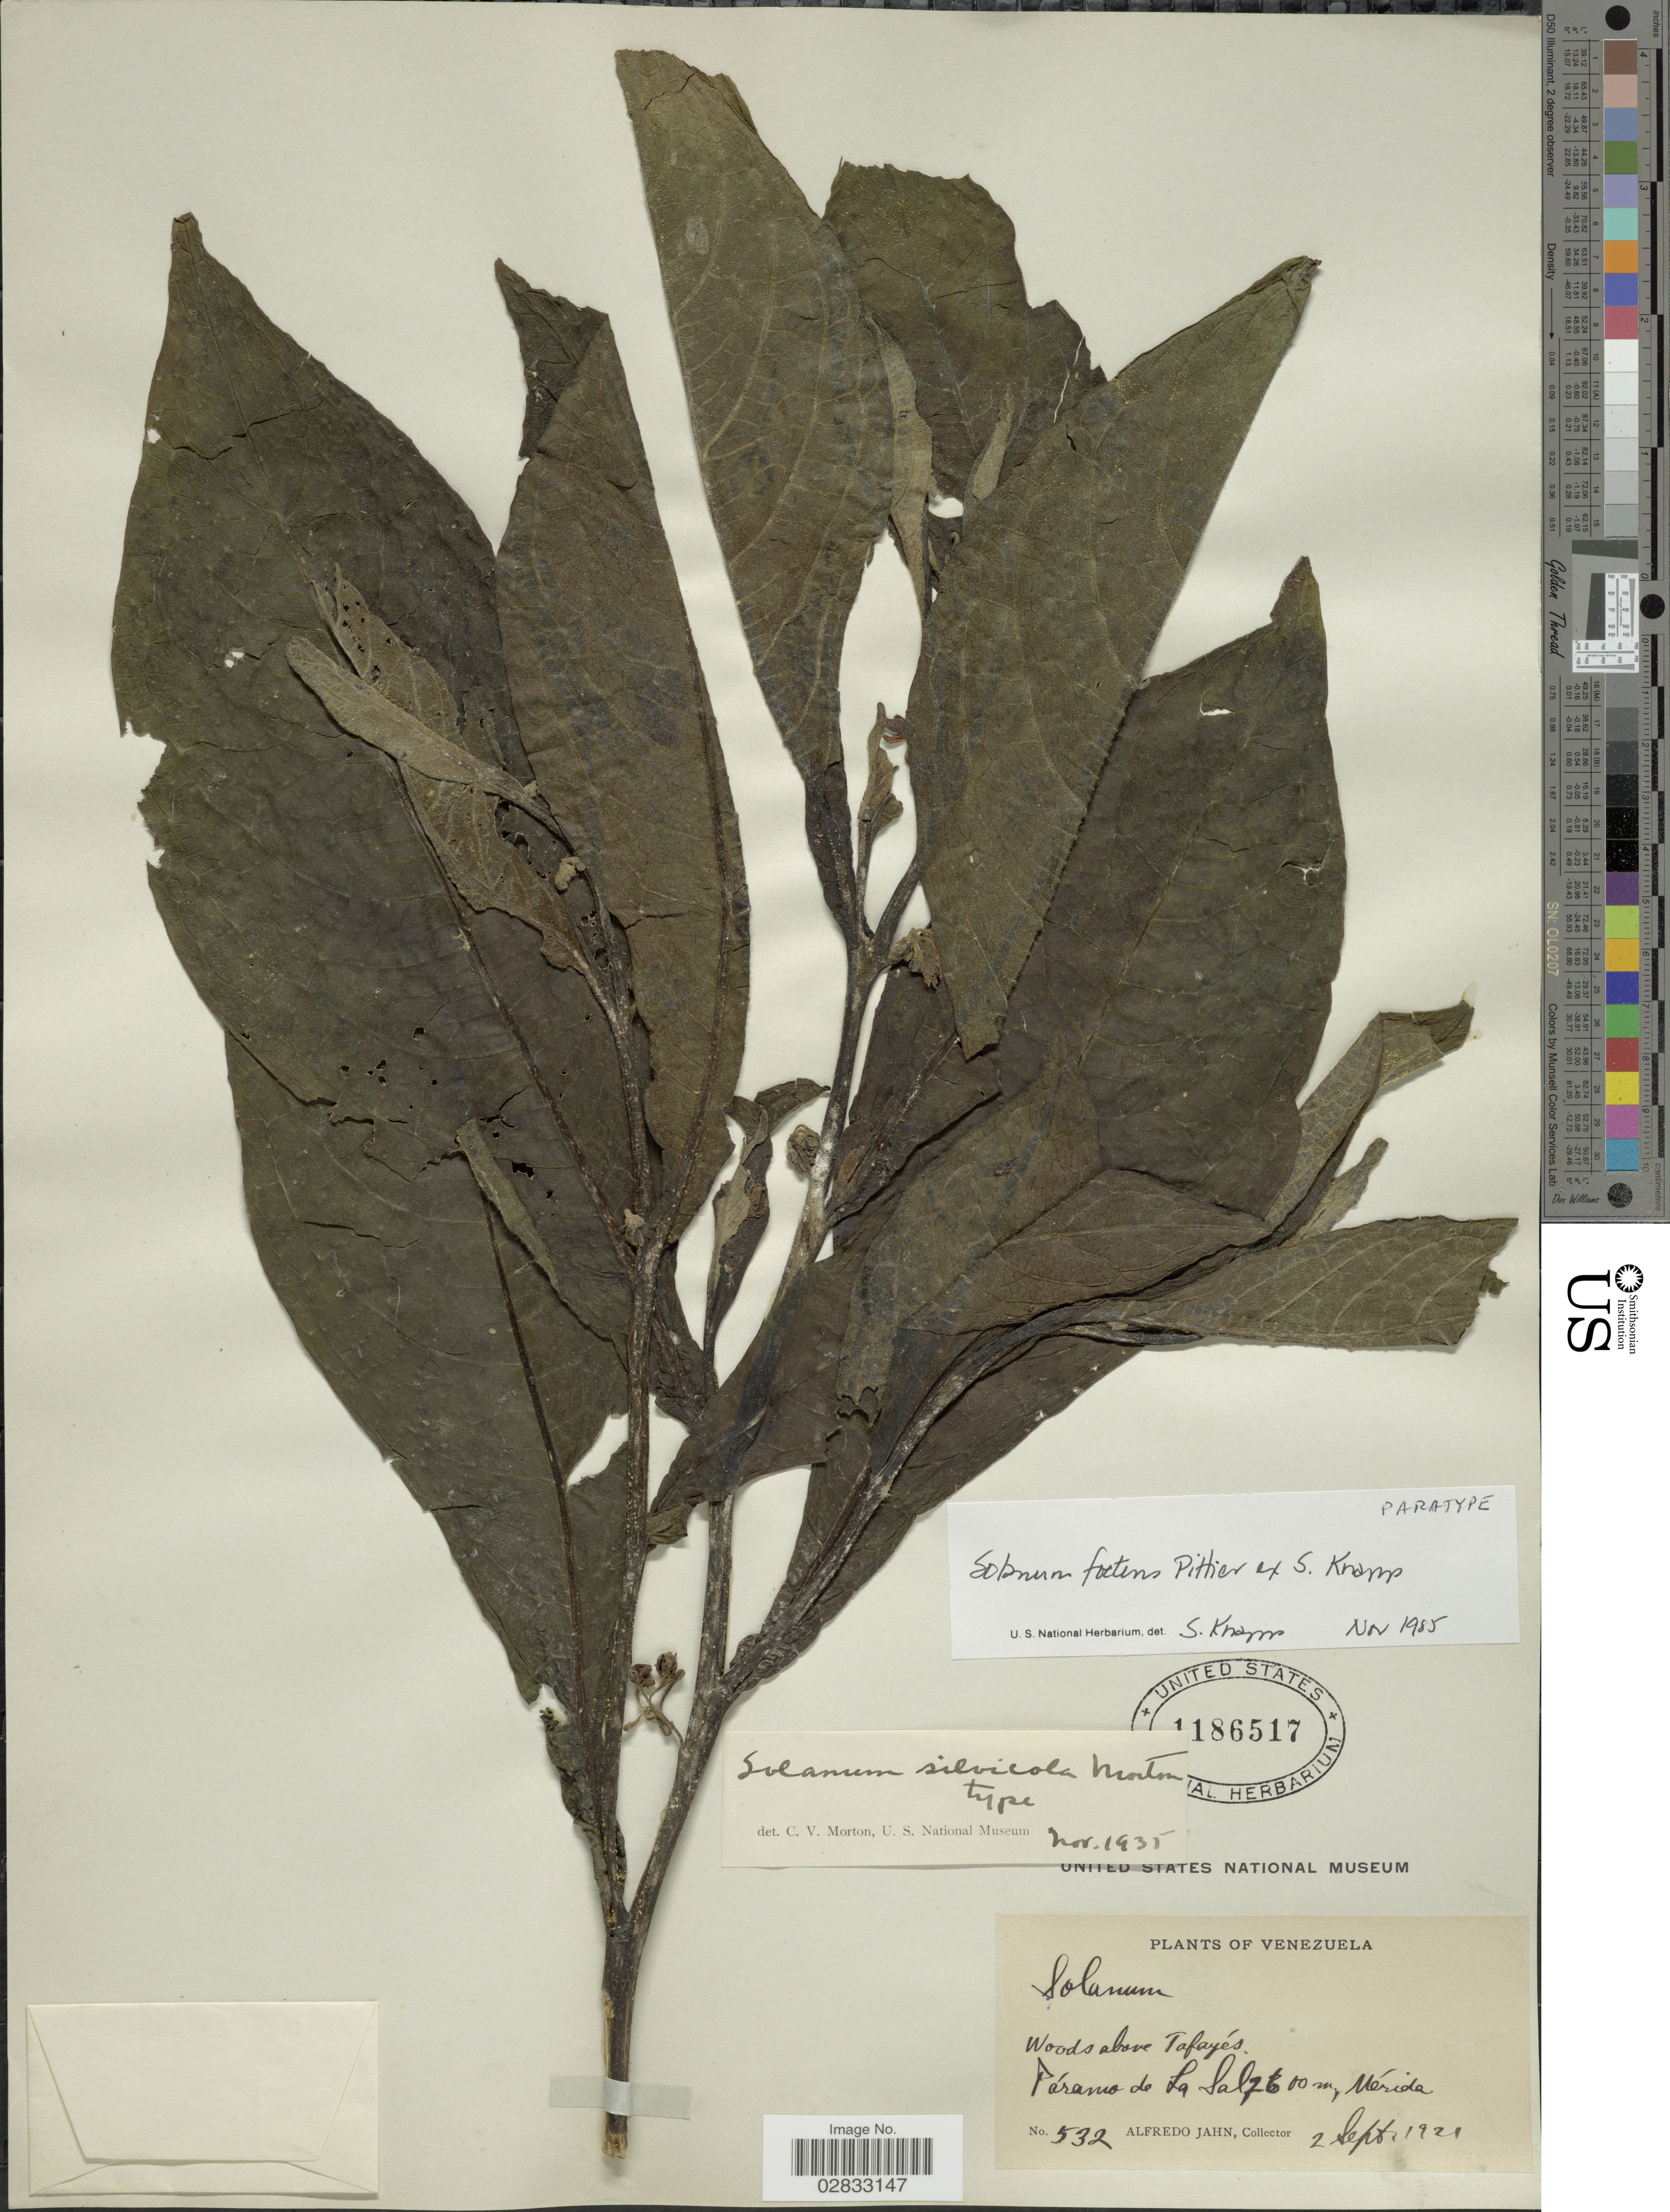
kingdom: Plantae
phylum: Tracheophyta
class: Magnoliopsida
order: Solanales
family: Solanaceae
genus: Solanum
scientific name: Solanum foetens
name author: Pittier ex S. Knapp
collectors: A. Jahn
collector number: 532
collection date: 1921-09-02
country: Venezuela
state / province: Mérida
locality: Páramo de La Sal.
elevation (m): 2600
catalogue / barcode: US 1186517